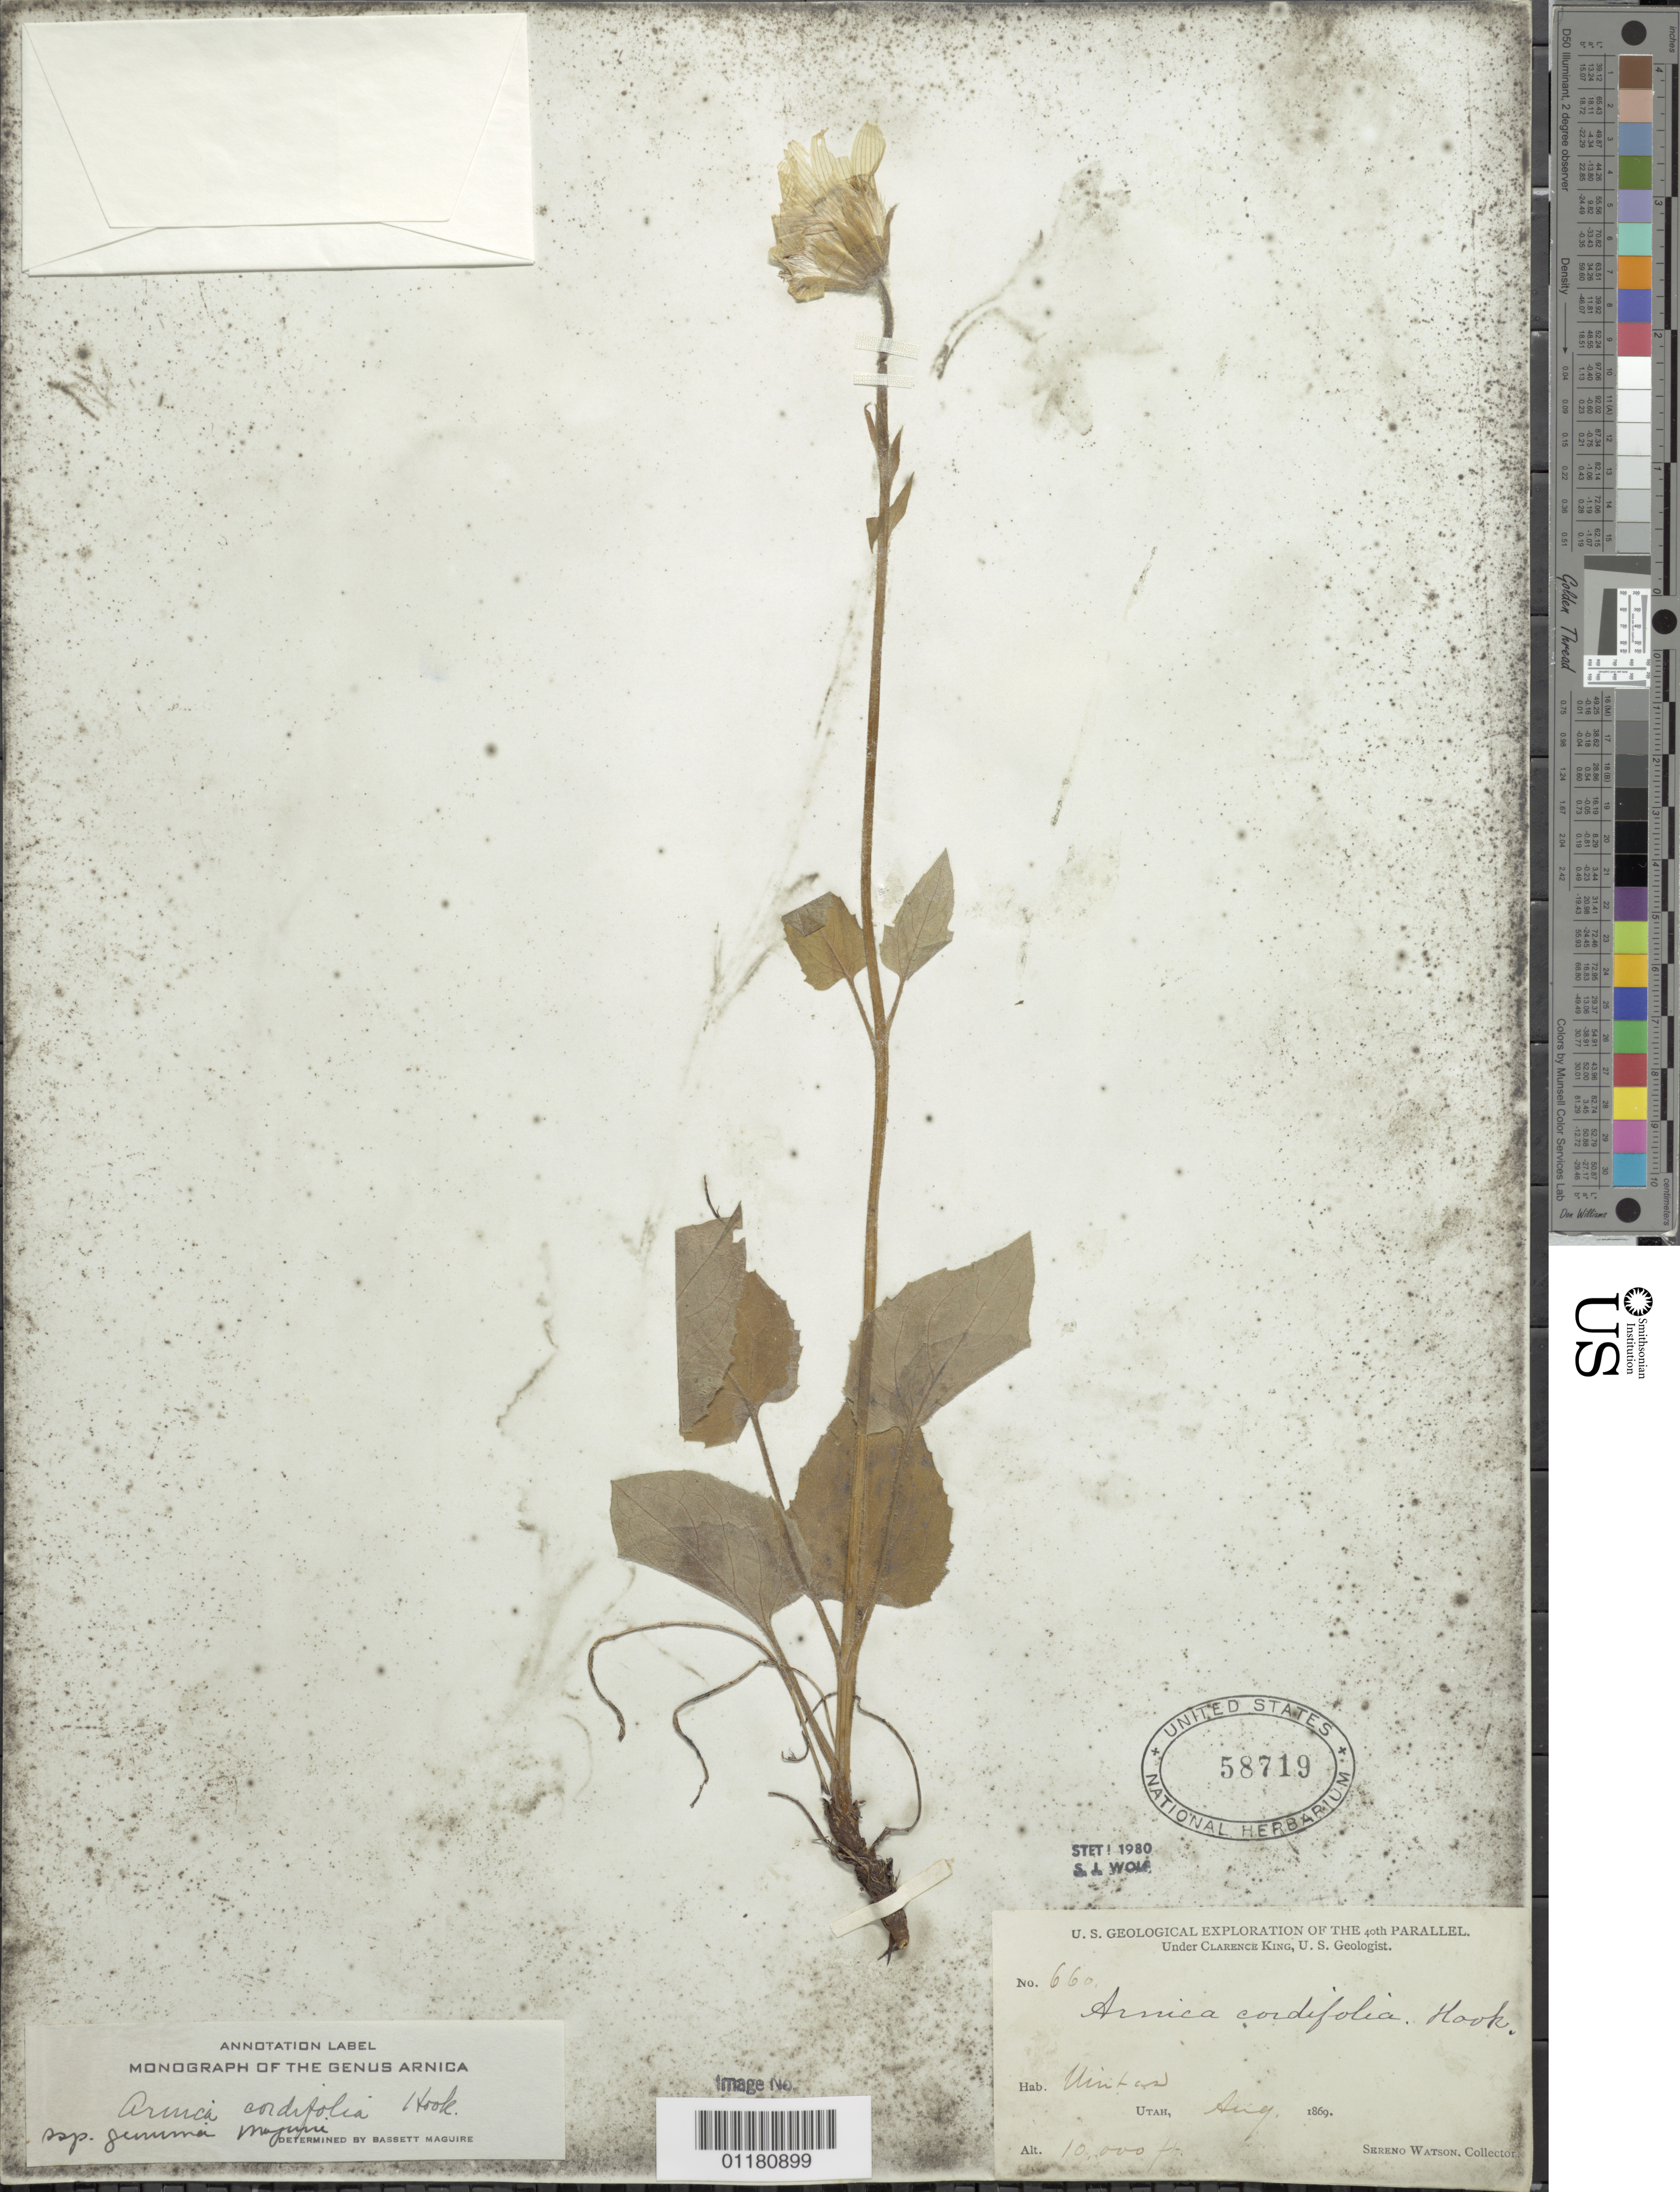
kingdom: Plantae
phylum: Tracheophyta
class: Magnoliopsida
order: Asterales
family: Asteraceae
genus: Arnica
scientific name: Arnica cordifolia subsp. genuina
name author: Maguire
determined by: Maguire, Bassett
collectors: S. Watson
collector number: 660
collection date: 1869-08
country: United States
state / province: Utah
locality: Uintas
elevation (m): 3048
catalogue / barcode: US 58719